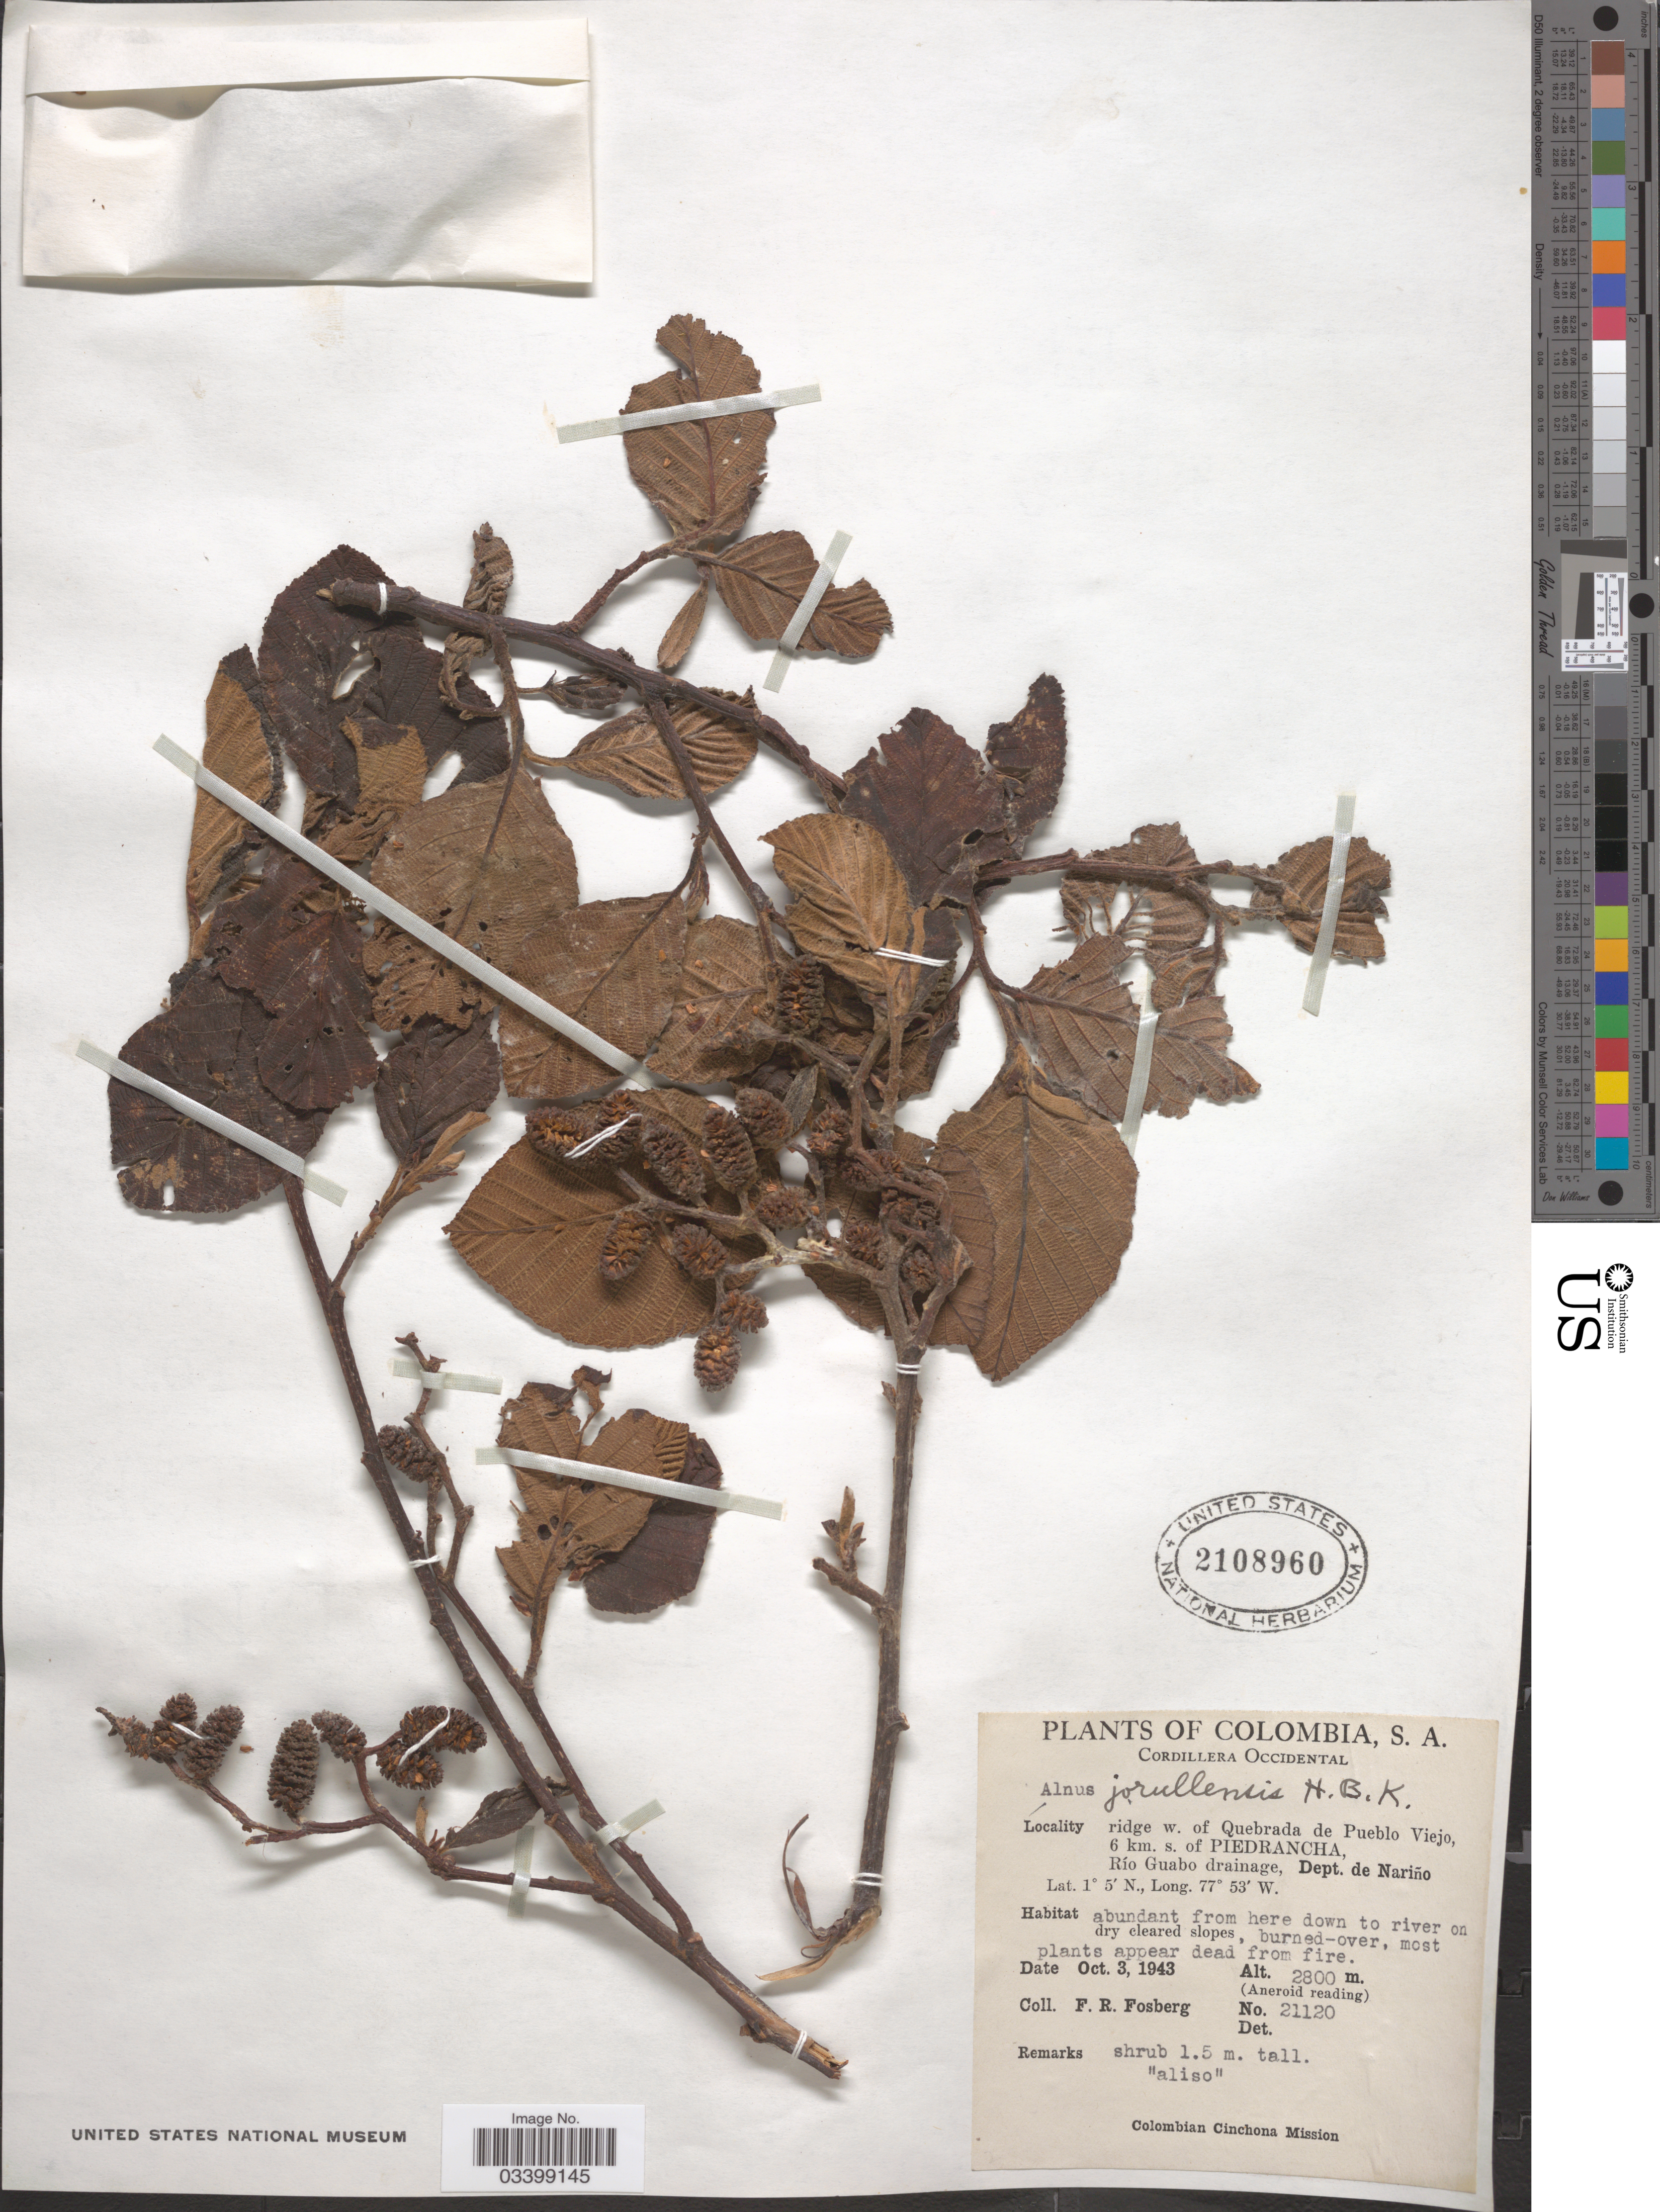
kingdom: Plantae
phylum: Tracheophyta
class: Magnoliopsida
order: Fagales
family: Betulaceae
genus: Alnus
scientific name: Alnus acuminata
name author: Kunth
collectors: F. R. Fosberg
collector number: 21120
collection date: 1943-10-03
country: Colombia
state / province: Nariño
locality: Cordillera Occidental. Ridge w. of Quebrada de Pueblo Viejo, 6 km. s. of Piedrancha, Río Guabo drainage, Dept. de Nariño.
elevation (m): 2800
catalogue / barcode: US 2108960